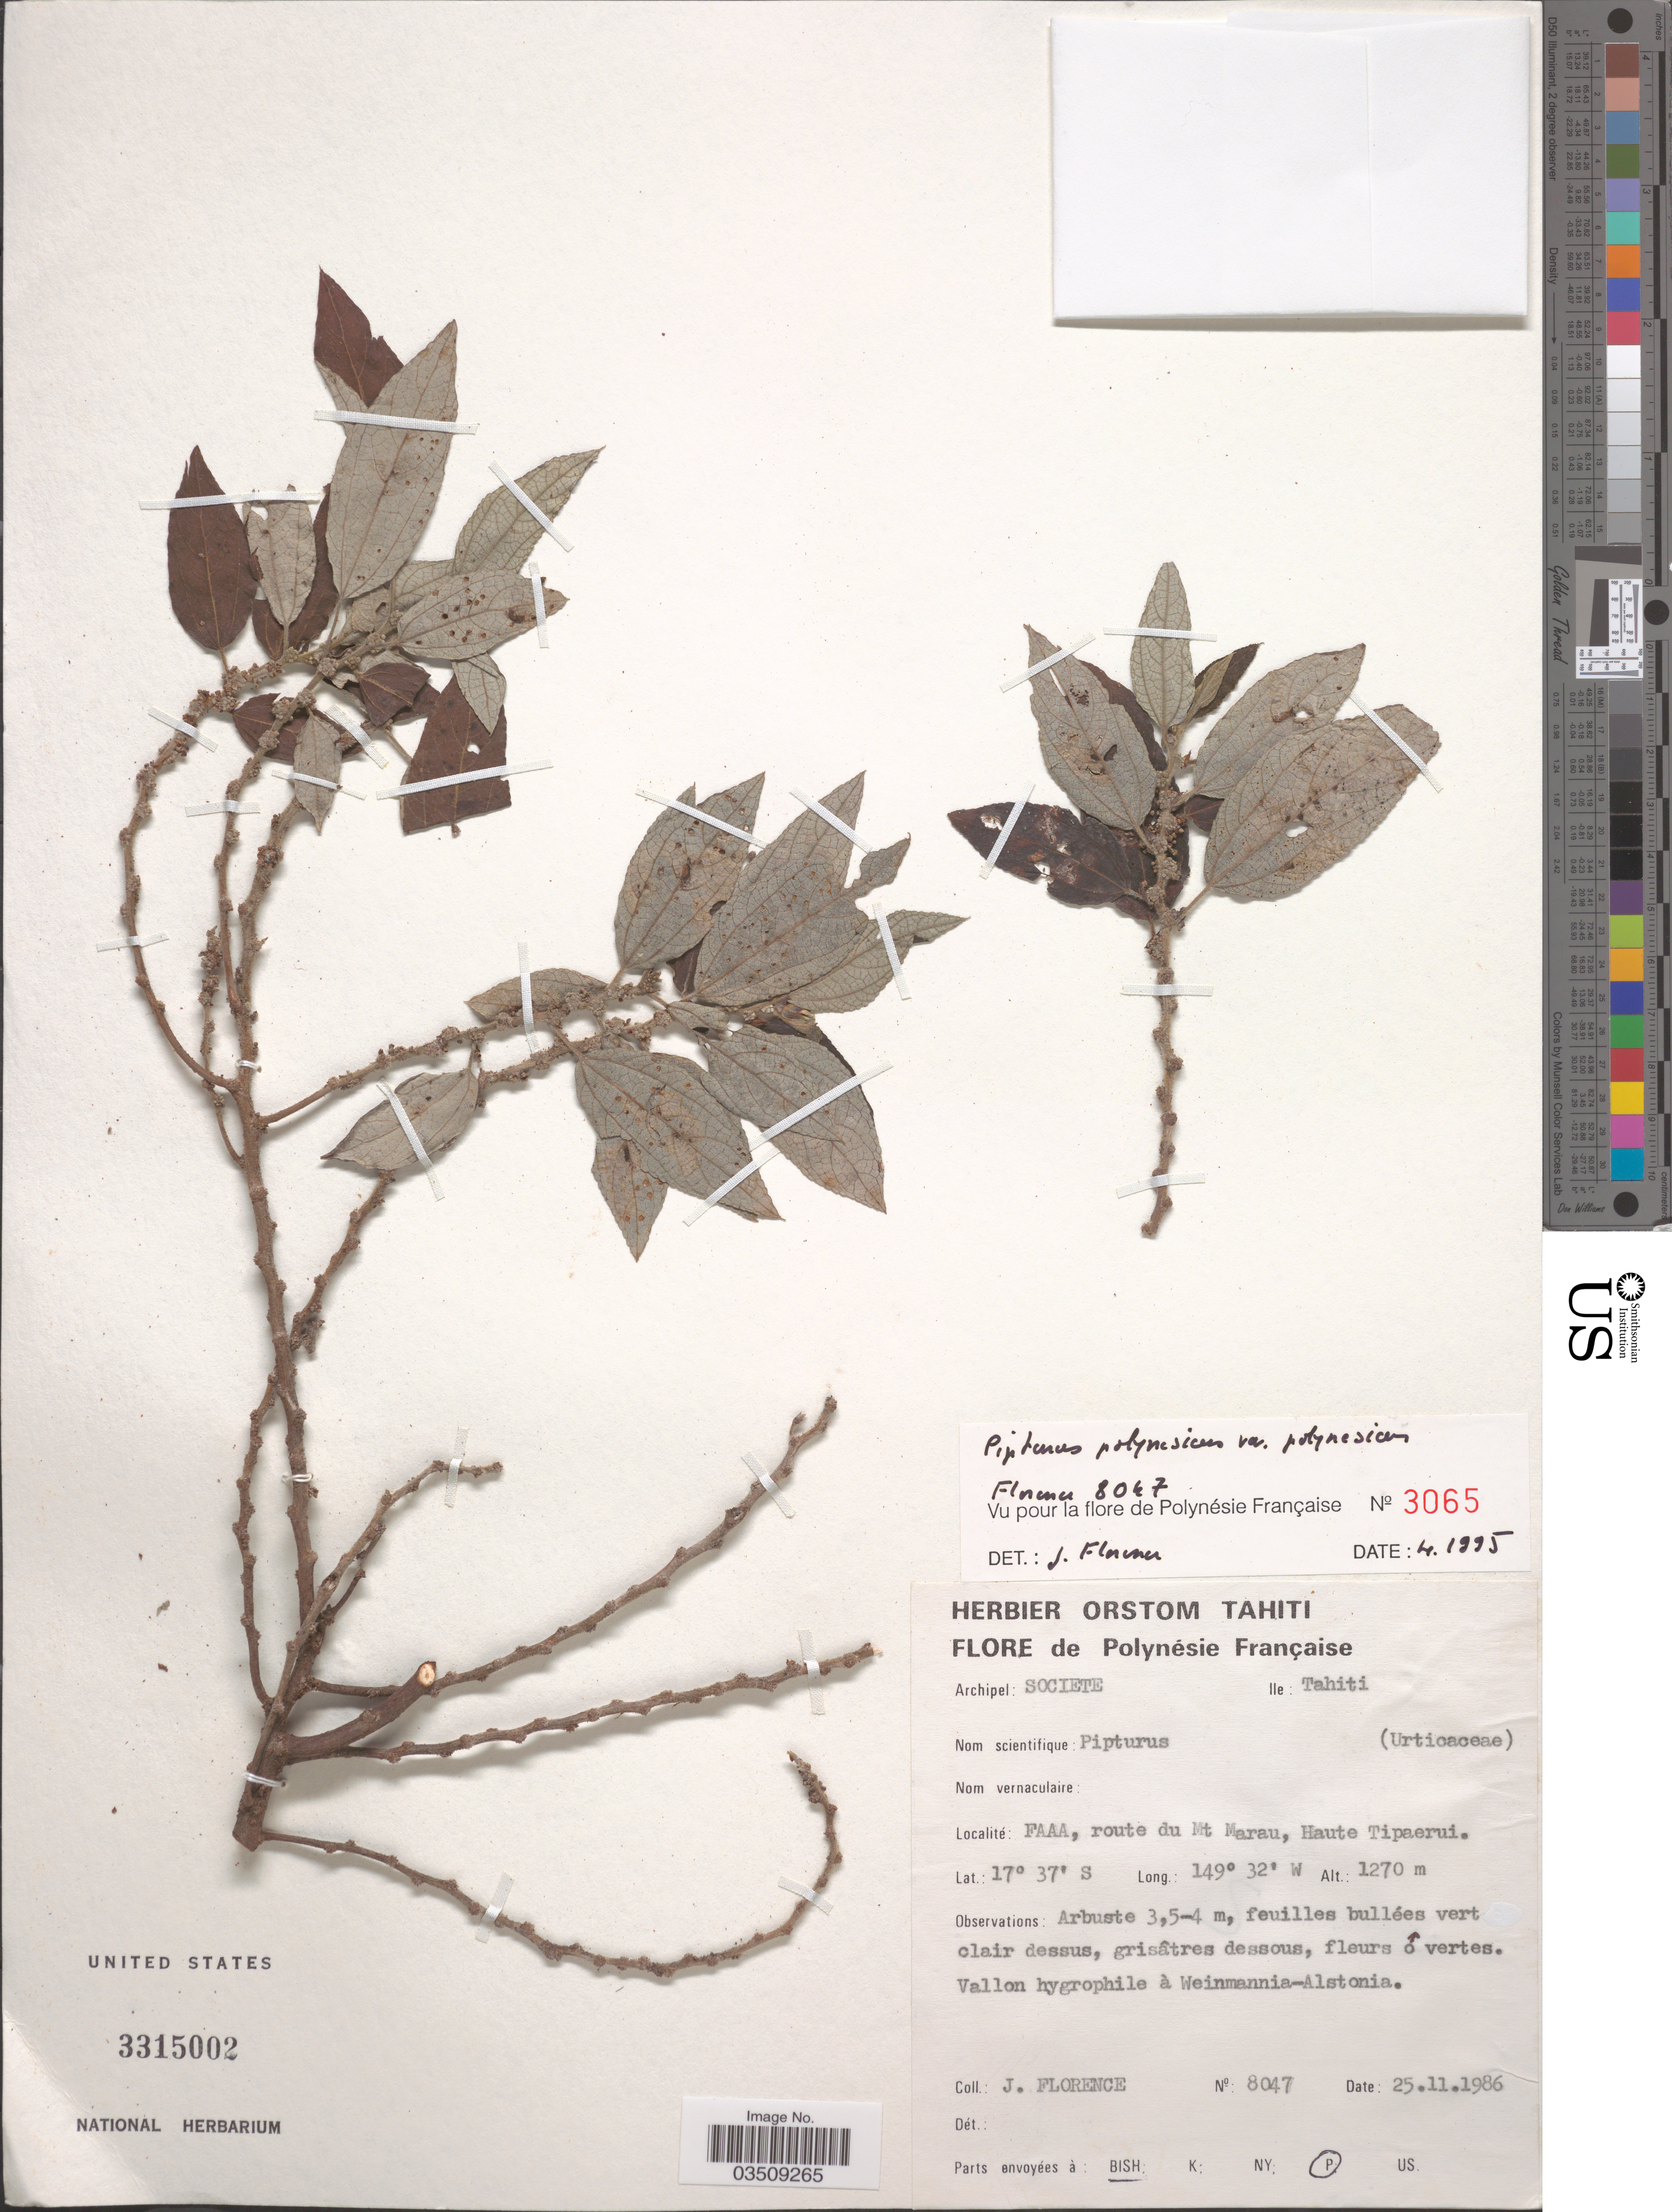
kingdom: Plantae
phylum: Tracheophyta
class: Magnoliopsida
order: Rosales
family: Urticaceae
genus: Pipturus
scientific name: Pipturus polynesicus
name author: Skottsb.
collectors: J. Florence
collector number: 8047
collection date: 1986-11-25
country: French Polynesia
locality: Archipel: Societe. Ile: Tahiti. Faaa, route du Mt Marau, Haute Tipaerui.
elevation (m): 1270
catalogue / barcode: US 3315002